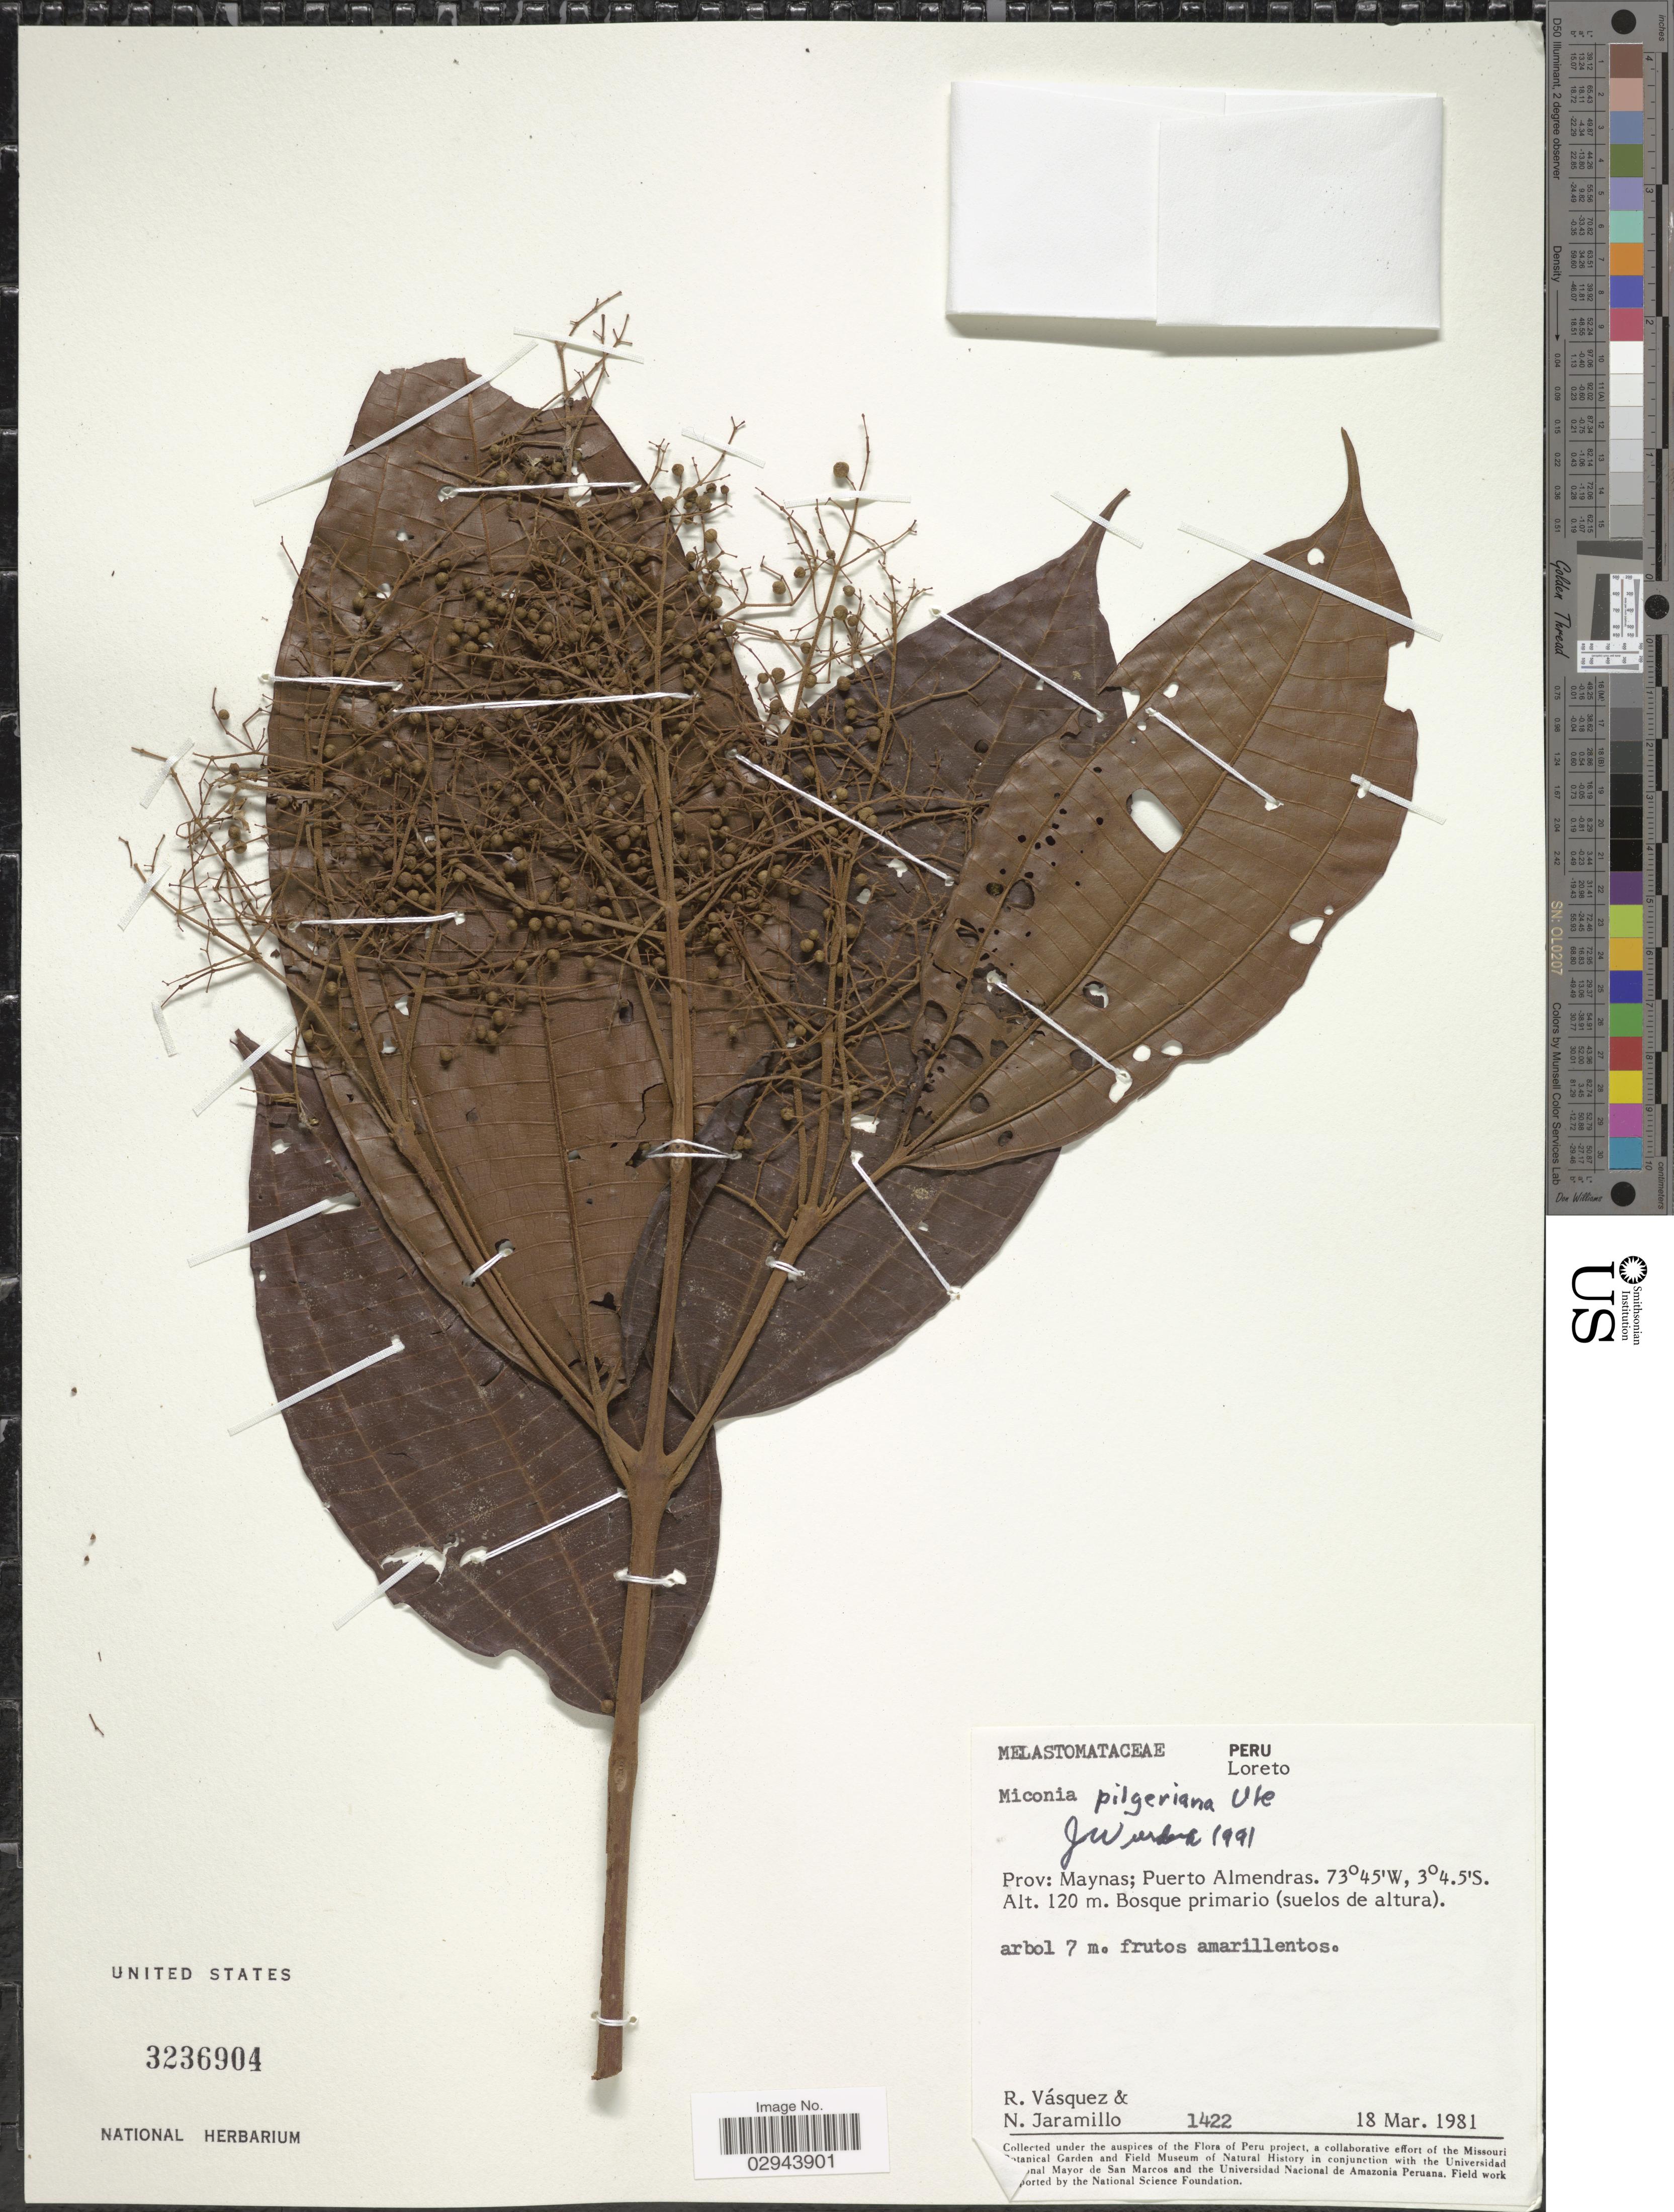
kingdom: Plantae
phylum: Tracheophyta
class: Magnoliopsida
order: Myrtales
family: Melastomataceae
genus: Miconia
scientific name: Miconia tetrasperma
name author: Gleason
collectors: R. Vásquez & N. Jaramillo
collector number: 1422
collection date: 1981-03-18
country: Peru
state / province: Loreto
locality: Prov: Maynas; Puerto Almendras.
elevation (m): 120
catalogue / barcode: US 3236904